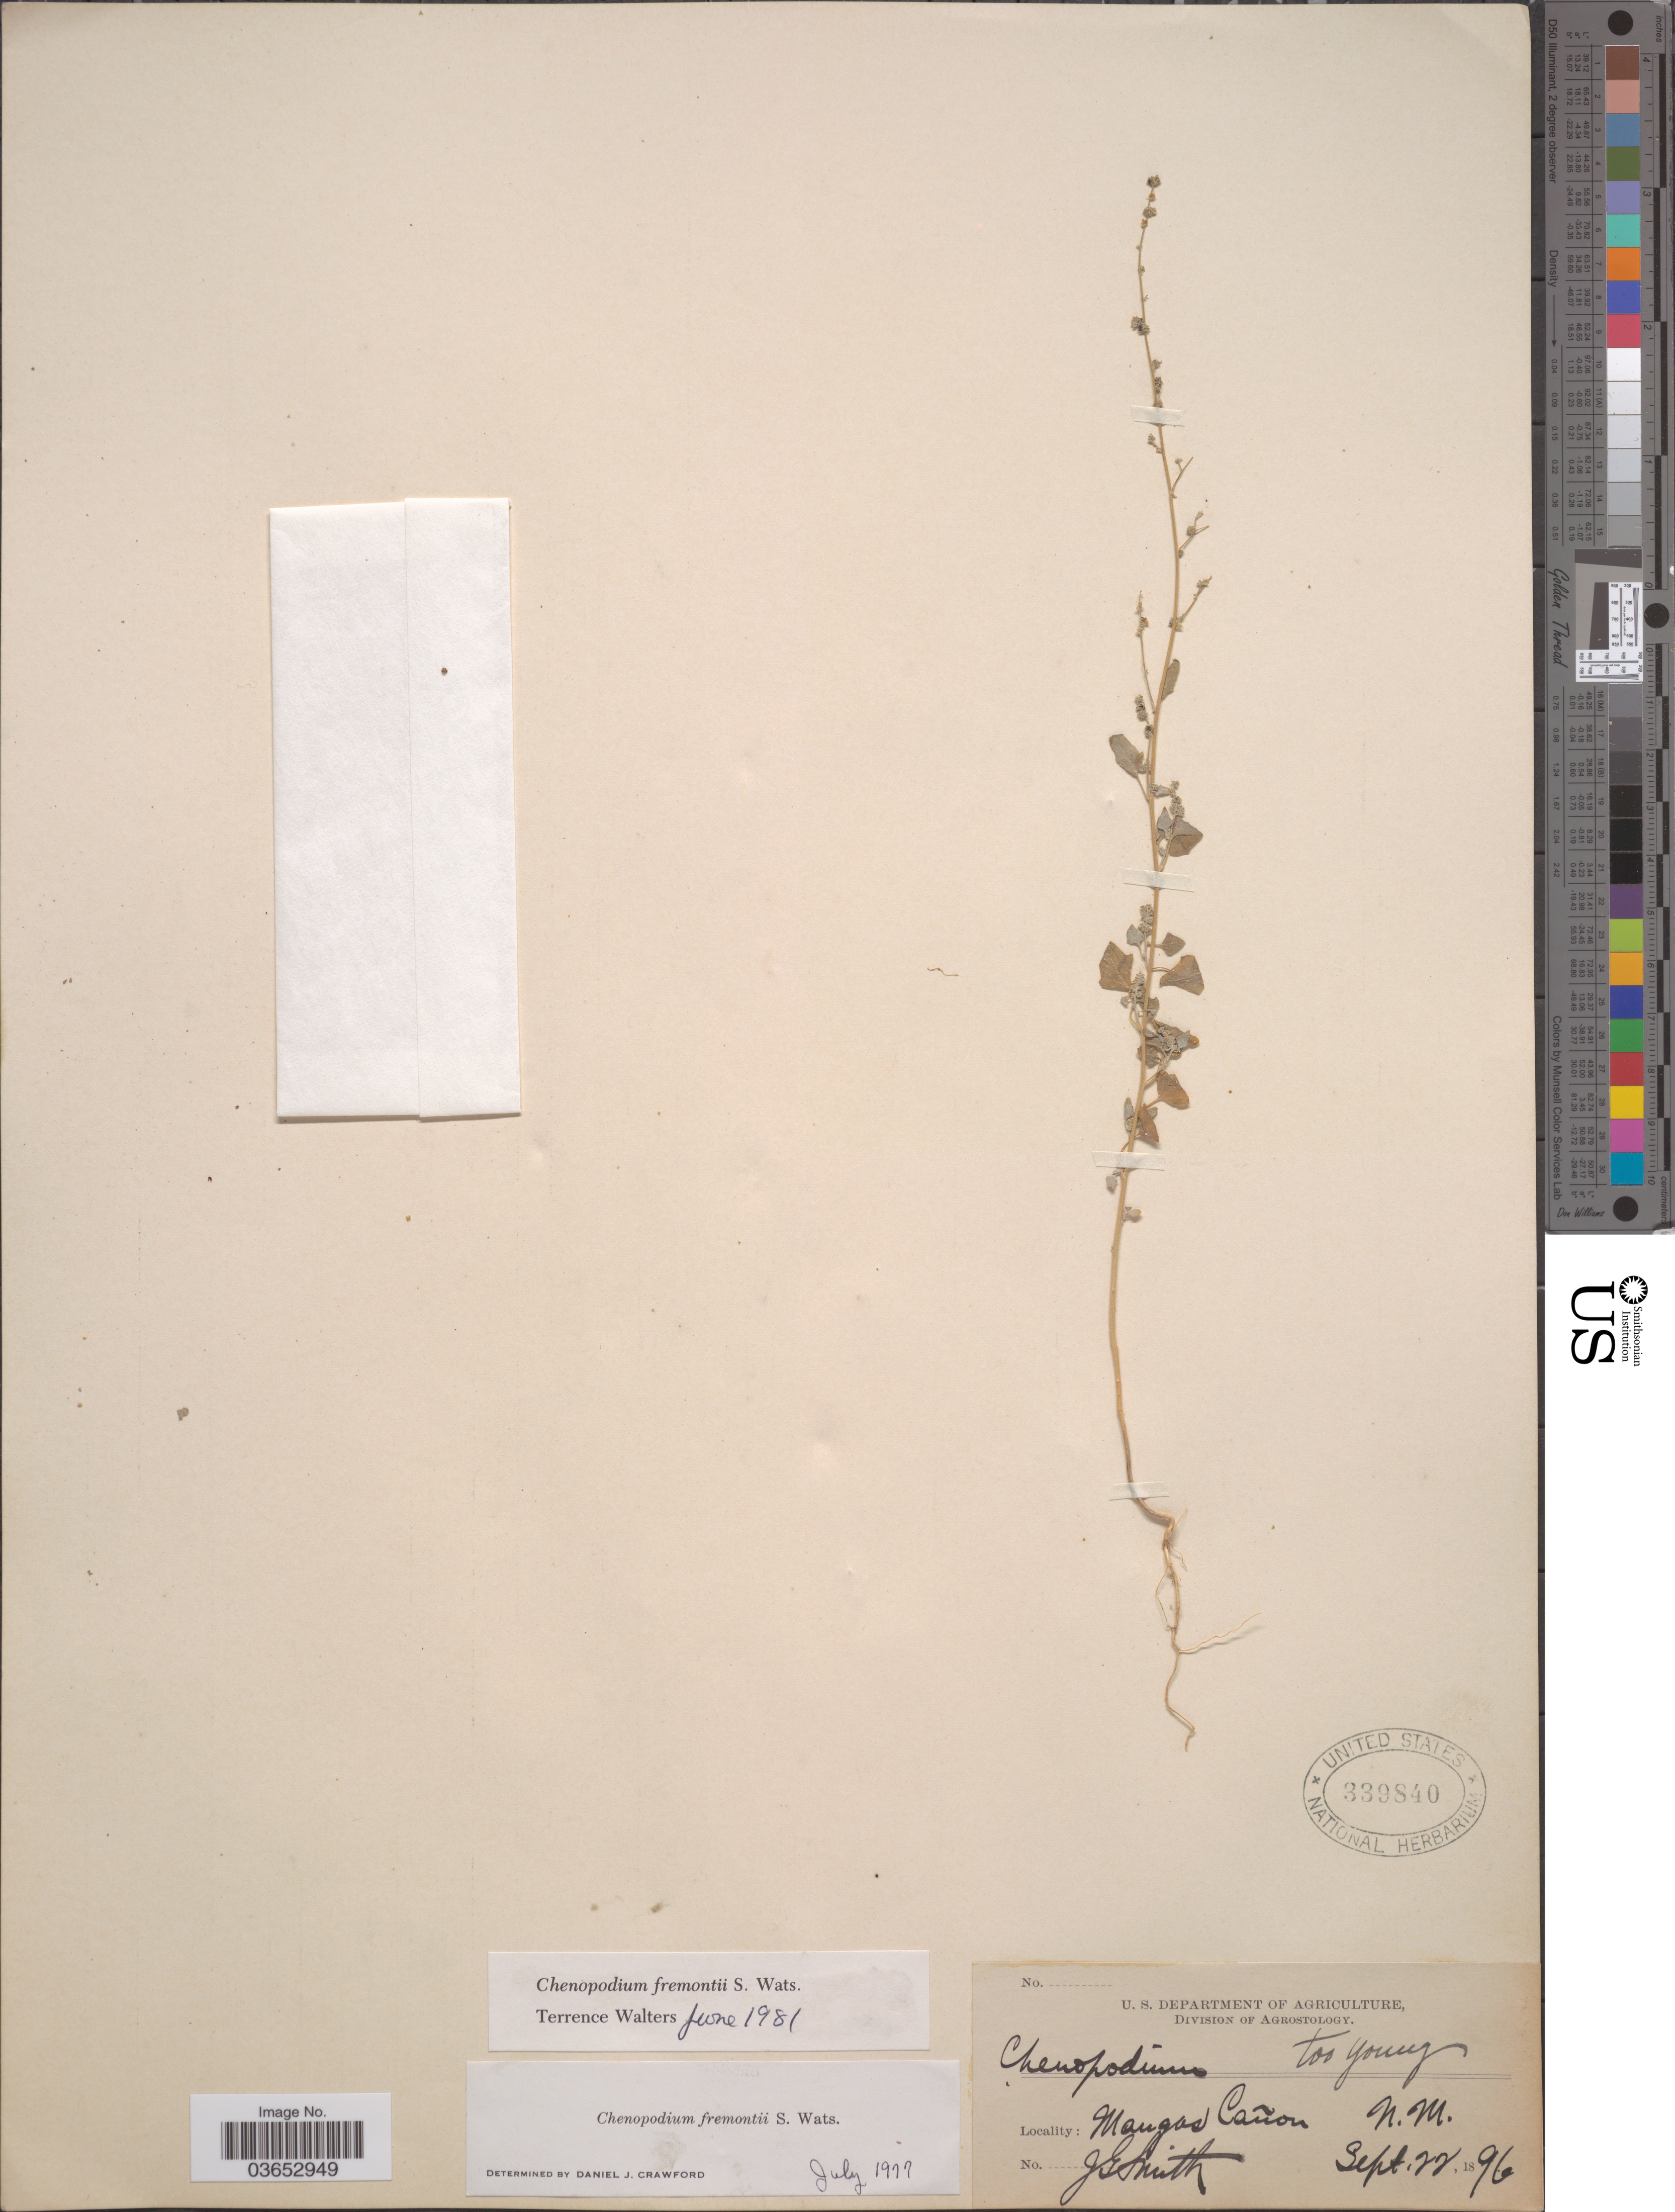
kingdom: Plantae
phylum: Tracheophyta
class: Magnoliopsida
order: Caryophyllales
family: Amaranthaceae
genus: Chenopodium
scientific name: Chenopodium fremontii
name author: S. Watson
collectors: J. G. Smith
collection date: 1896-09-22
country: United States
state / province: New Mexico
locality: Mangos Cañon.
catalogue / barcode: US 339840